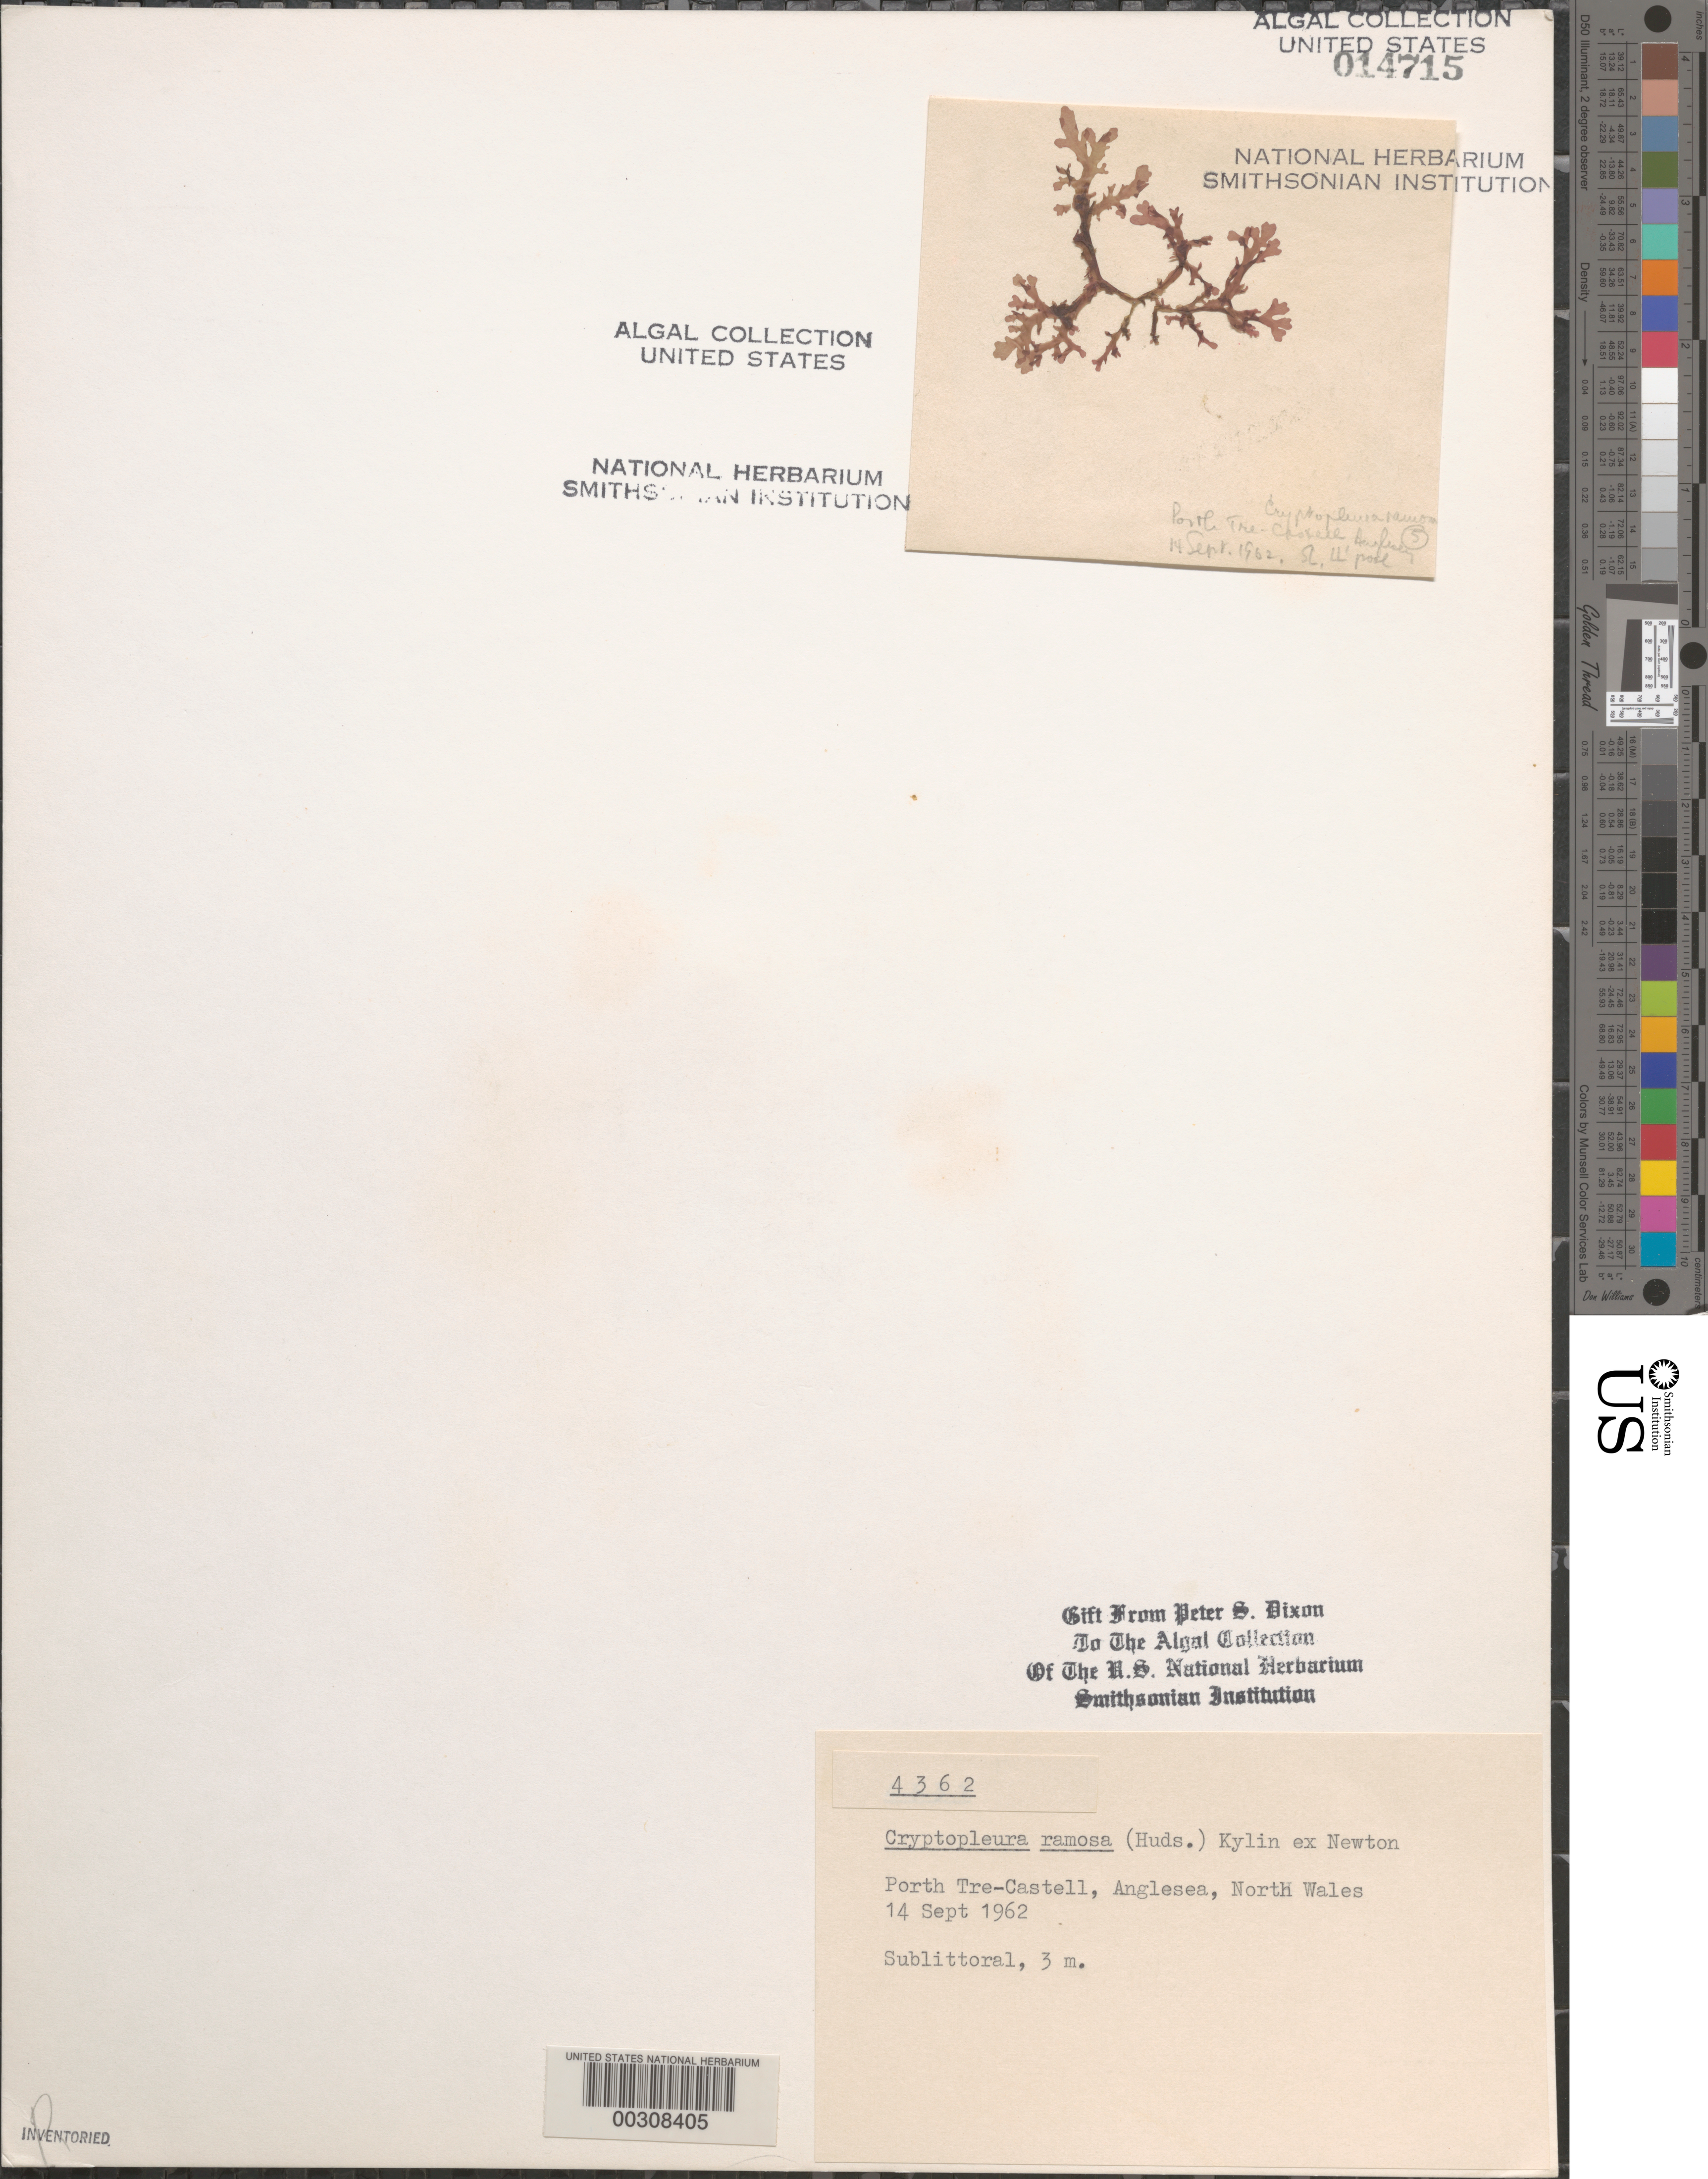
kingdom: Plantae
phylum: Rhodophyta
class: Florideophyceae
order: Ceramiales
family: Delesseriaceae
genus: Cryptopleura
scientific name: Cryptopleura ramosa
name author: (Huds.) L.M. Newton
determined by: Dixon, P. S.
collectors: P. S. Dixon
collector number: PSD 4362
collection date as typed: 14 Sep 1962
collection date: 1962-09-14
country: United Kingdom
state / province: Wales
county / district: Gwynedd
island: Anglesey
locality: Porth-Tre-Castell, Holy Island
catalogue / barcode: US 14715